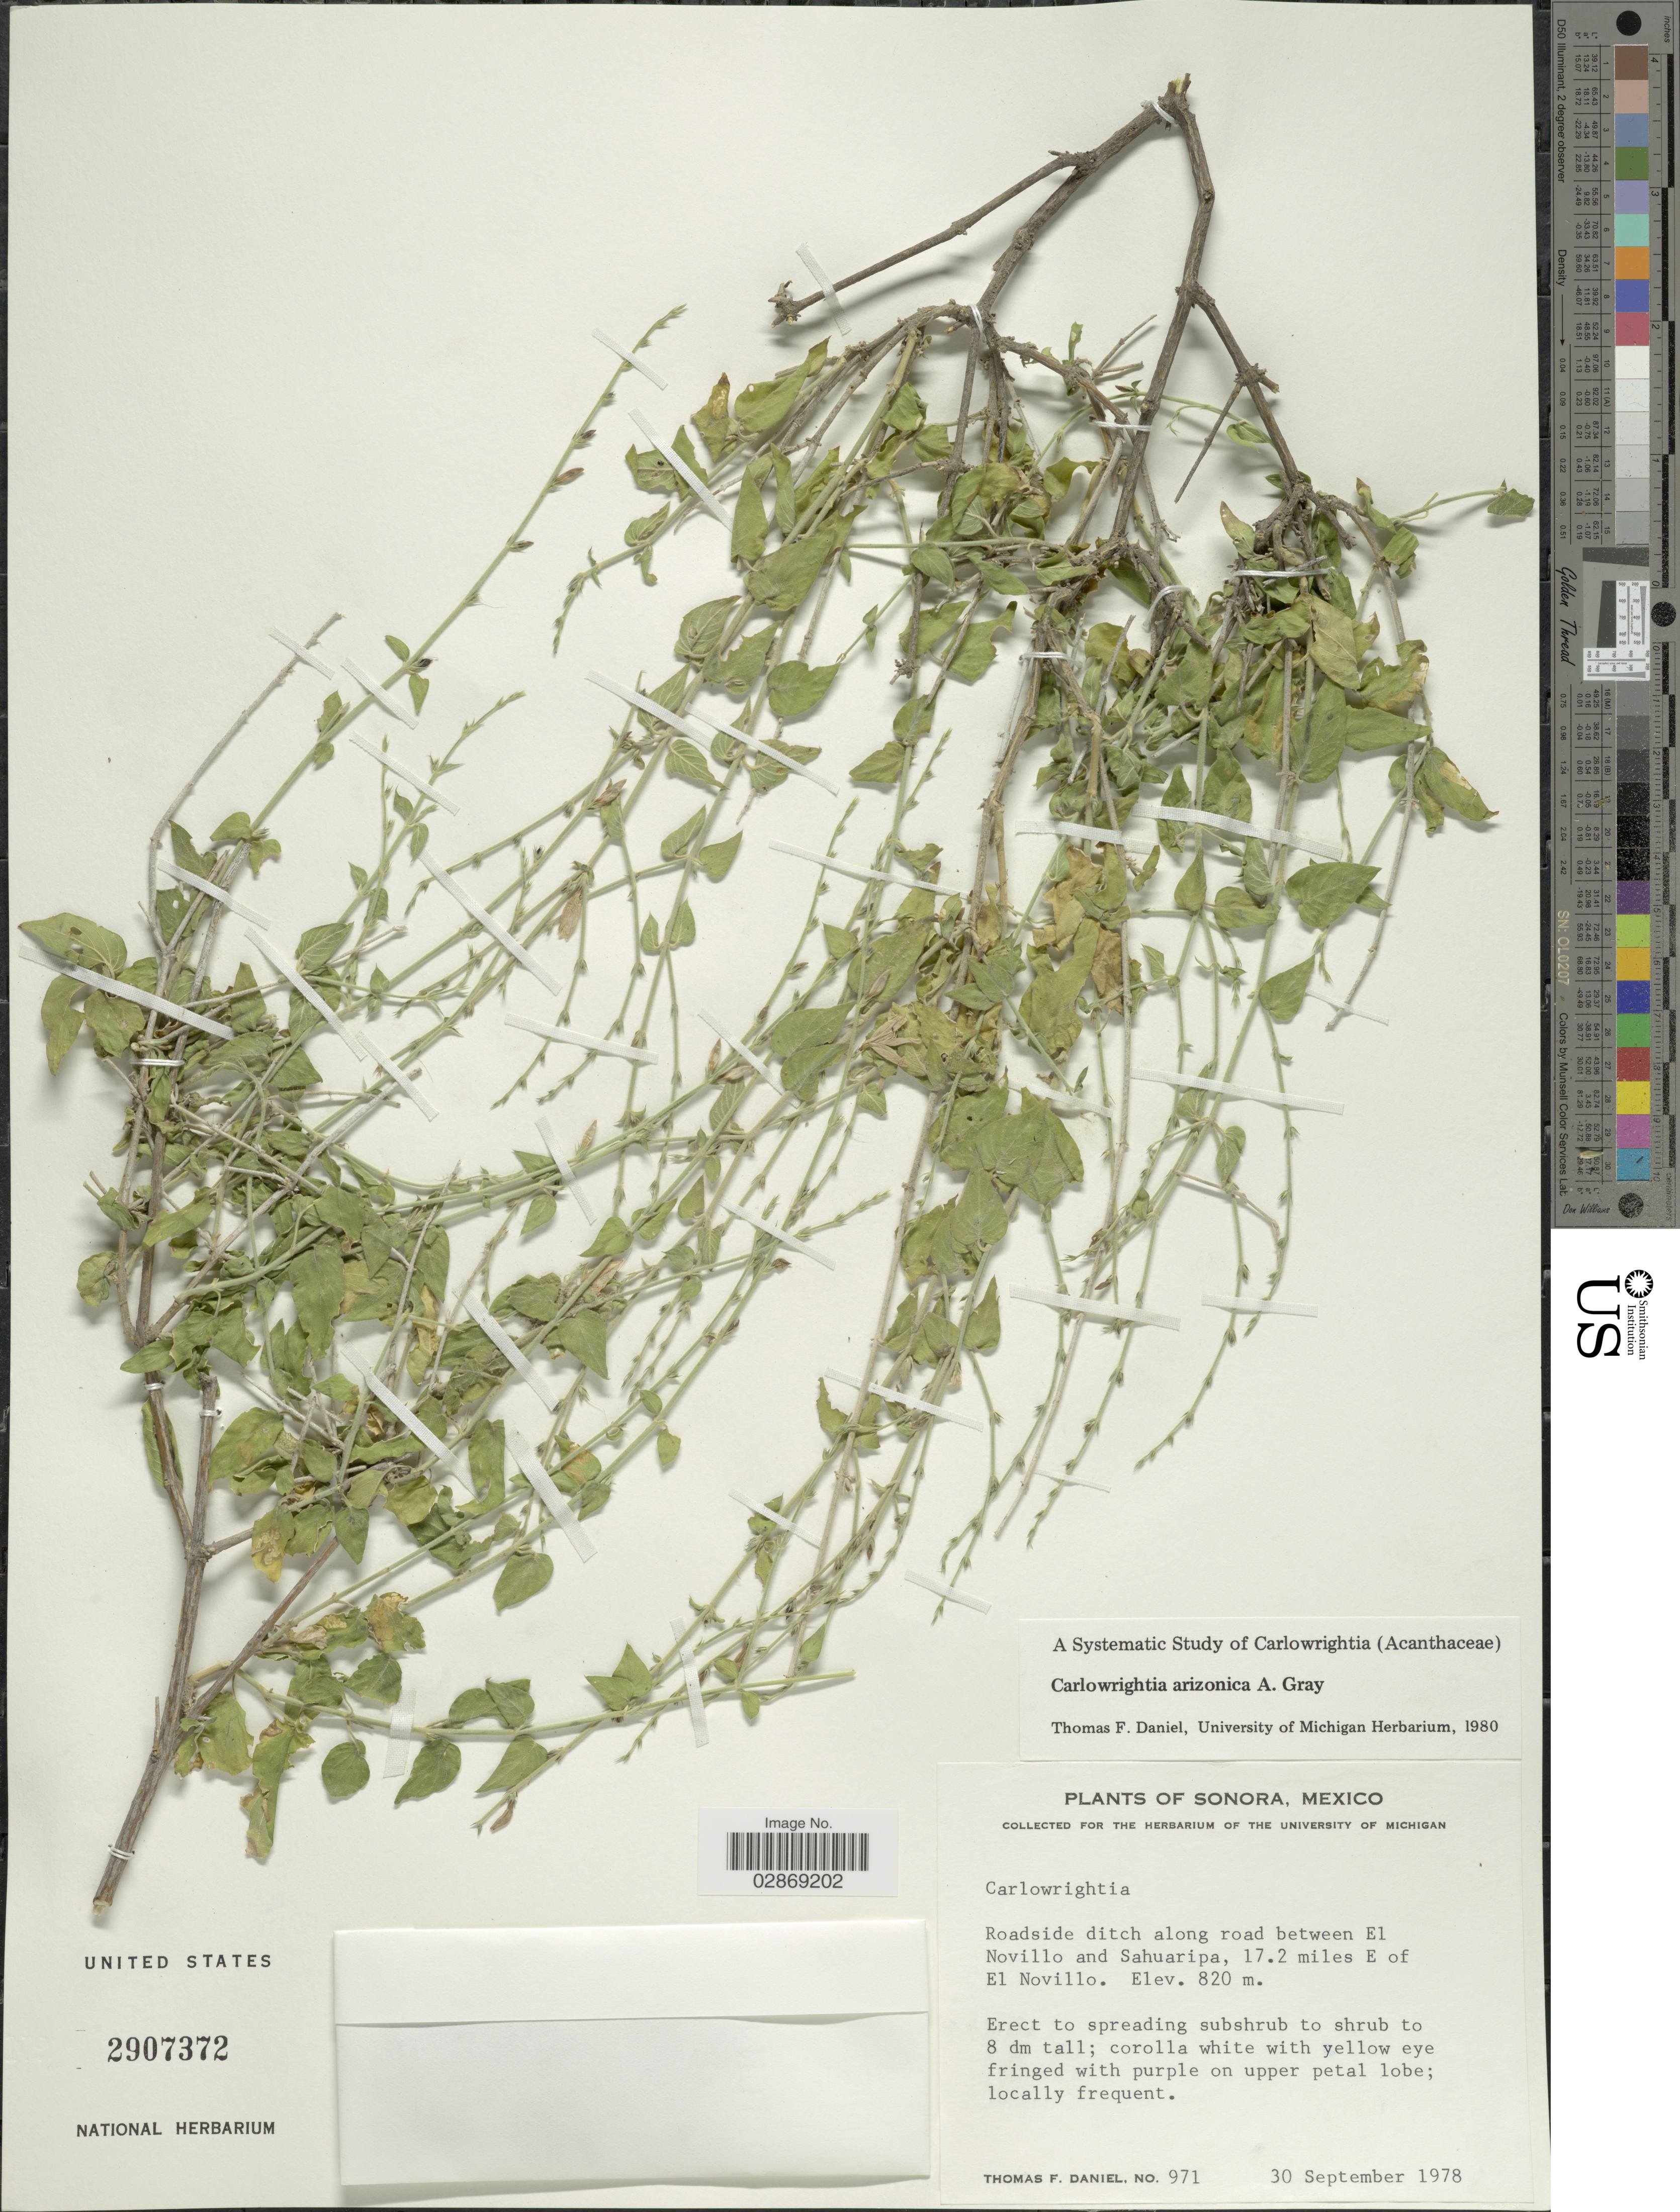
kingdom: Plantae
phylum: Tracheophyta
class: Magnoliopsida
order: Lamiales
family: Acanthaceae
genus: Carlowrightia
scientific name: Carlowrightia arizonica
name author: A. Gray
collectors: T. F. Daniel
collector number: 971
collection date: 1978-09-30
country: Mexico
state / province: Sonora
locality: Roadside ditch along road between El Novillo and Sahuaripa, 17.2 miles E of El Novillo.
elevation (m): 820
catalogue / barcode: US 2907372